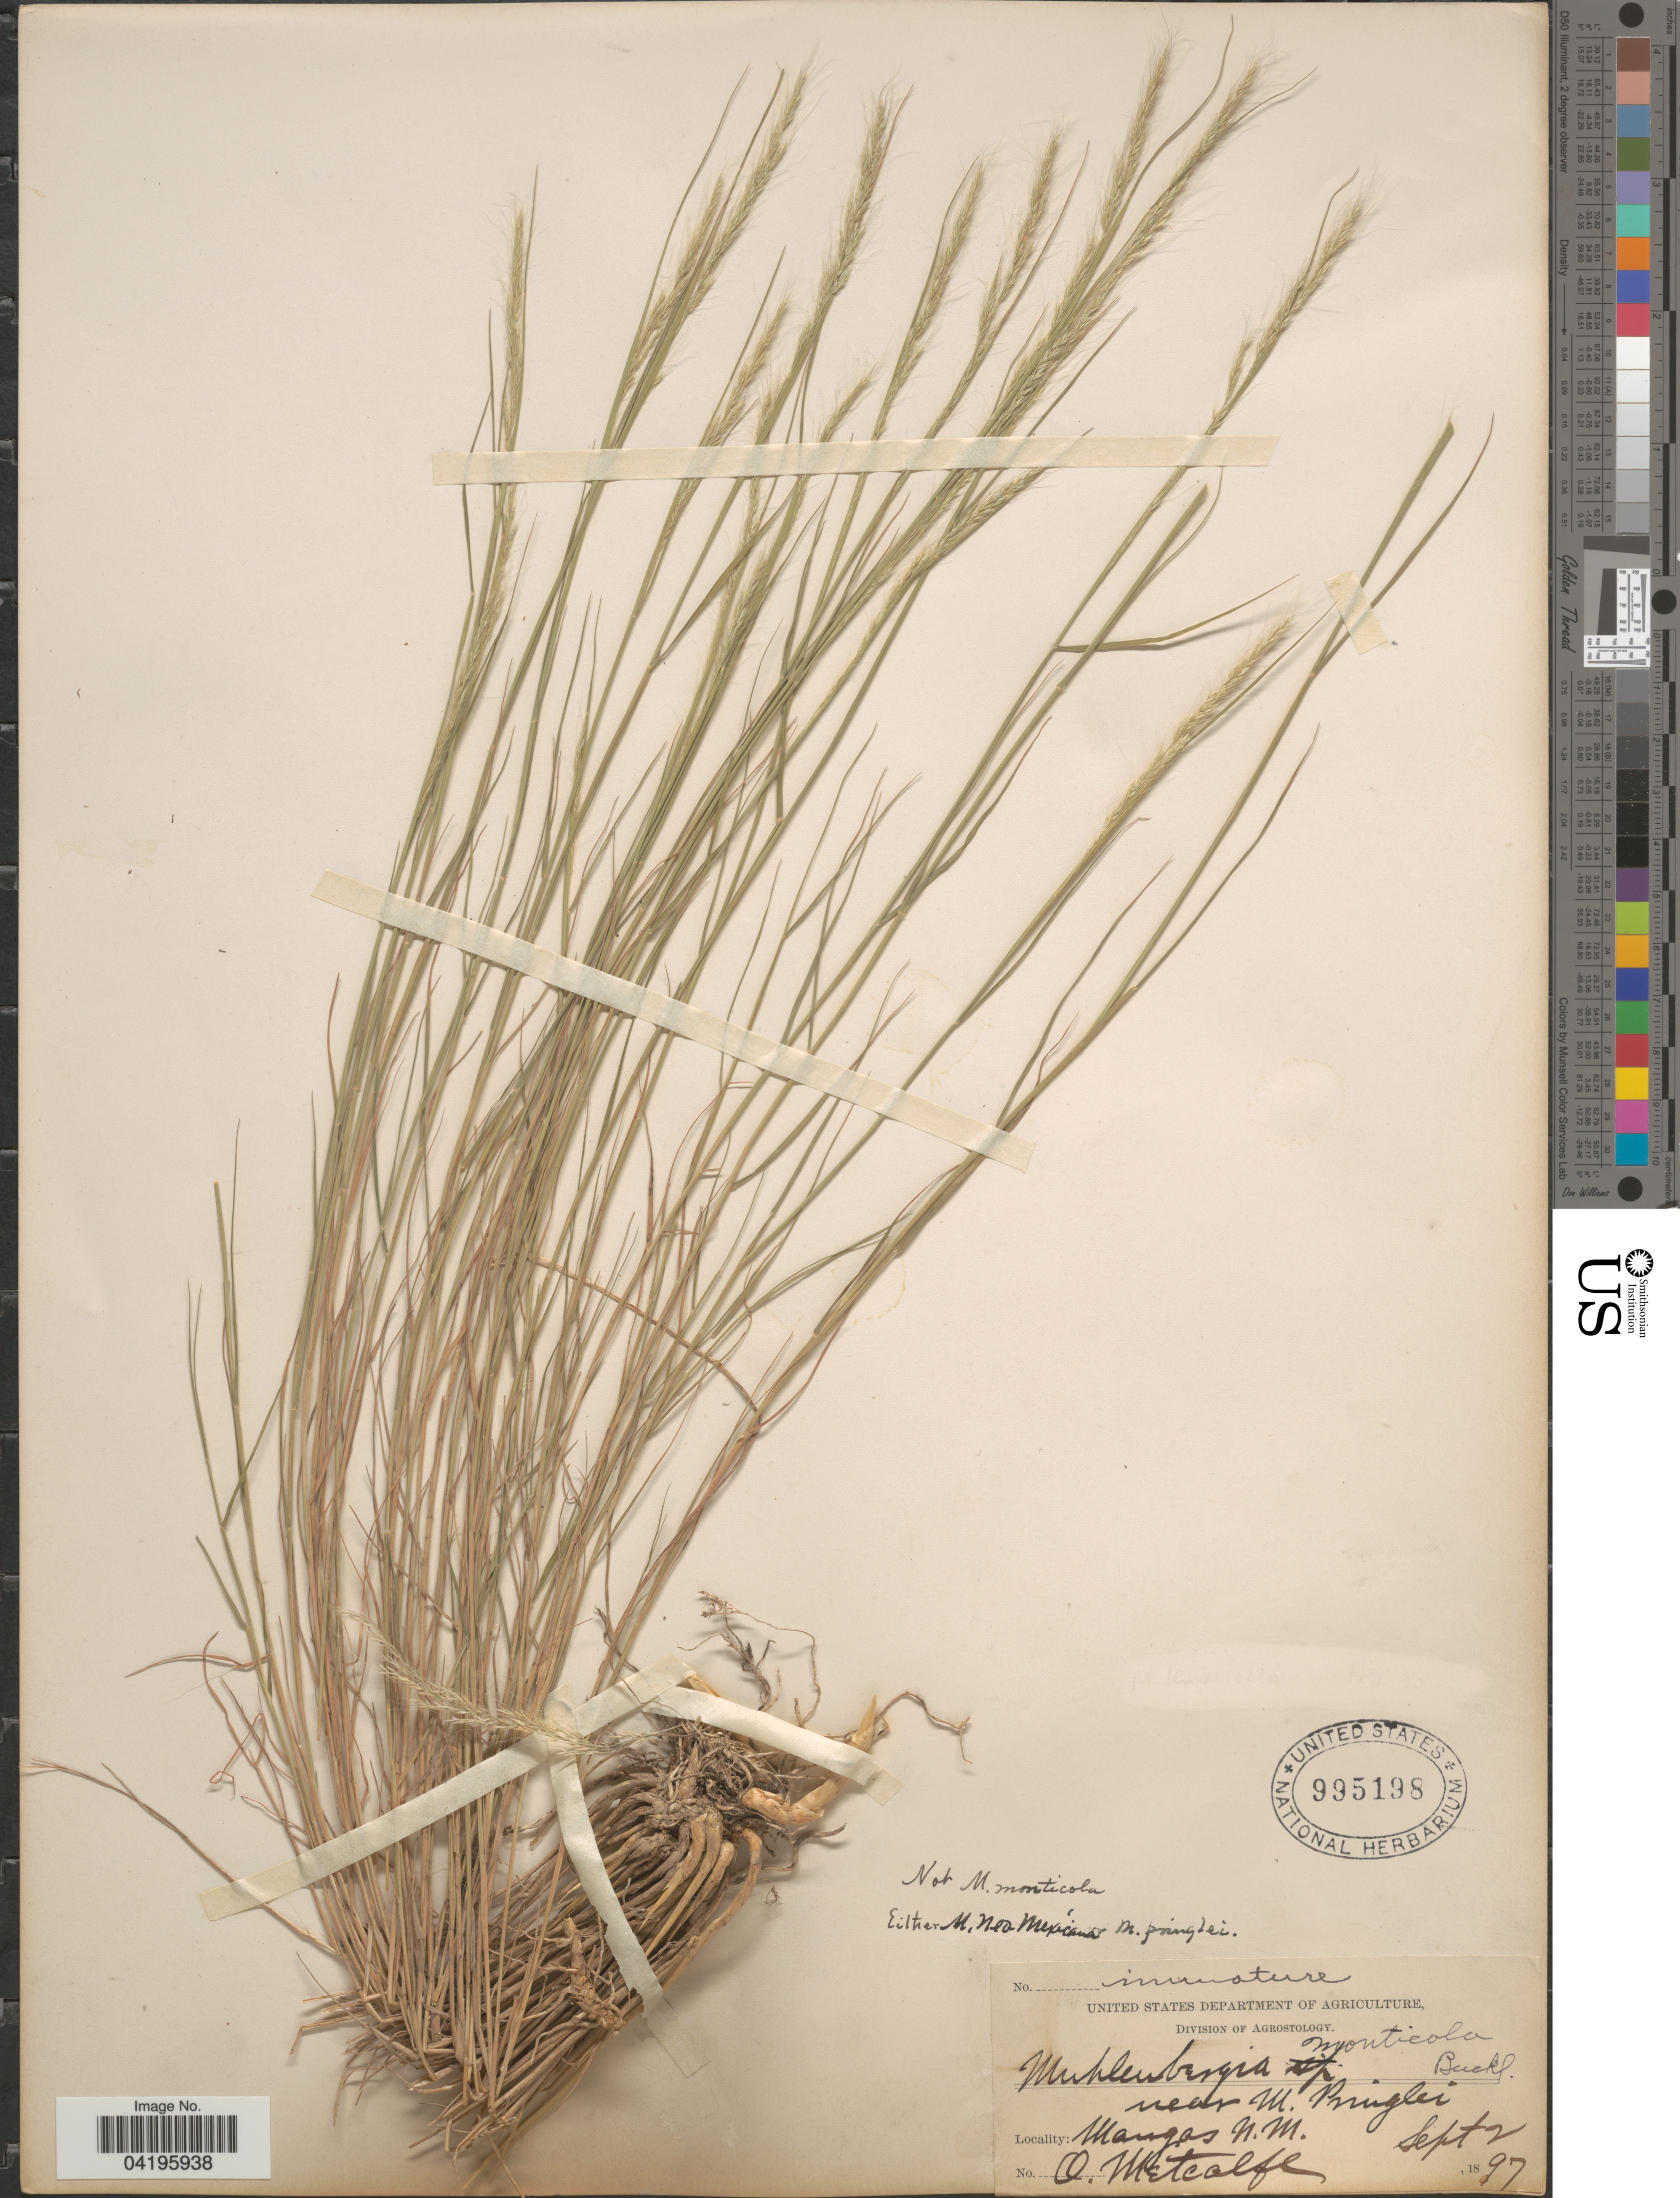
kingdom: Plantae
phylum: Tracheophyta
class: Liliopsida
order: Poales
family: Poaceae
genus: Muhlenbergia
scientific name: Muhlenbergia polycaulis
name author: Scribn.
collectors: O. Metcalfe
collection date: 1897-09-02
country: United States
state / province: New Mexico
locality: Mangas.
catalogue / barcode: US 995198